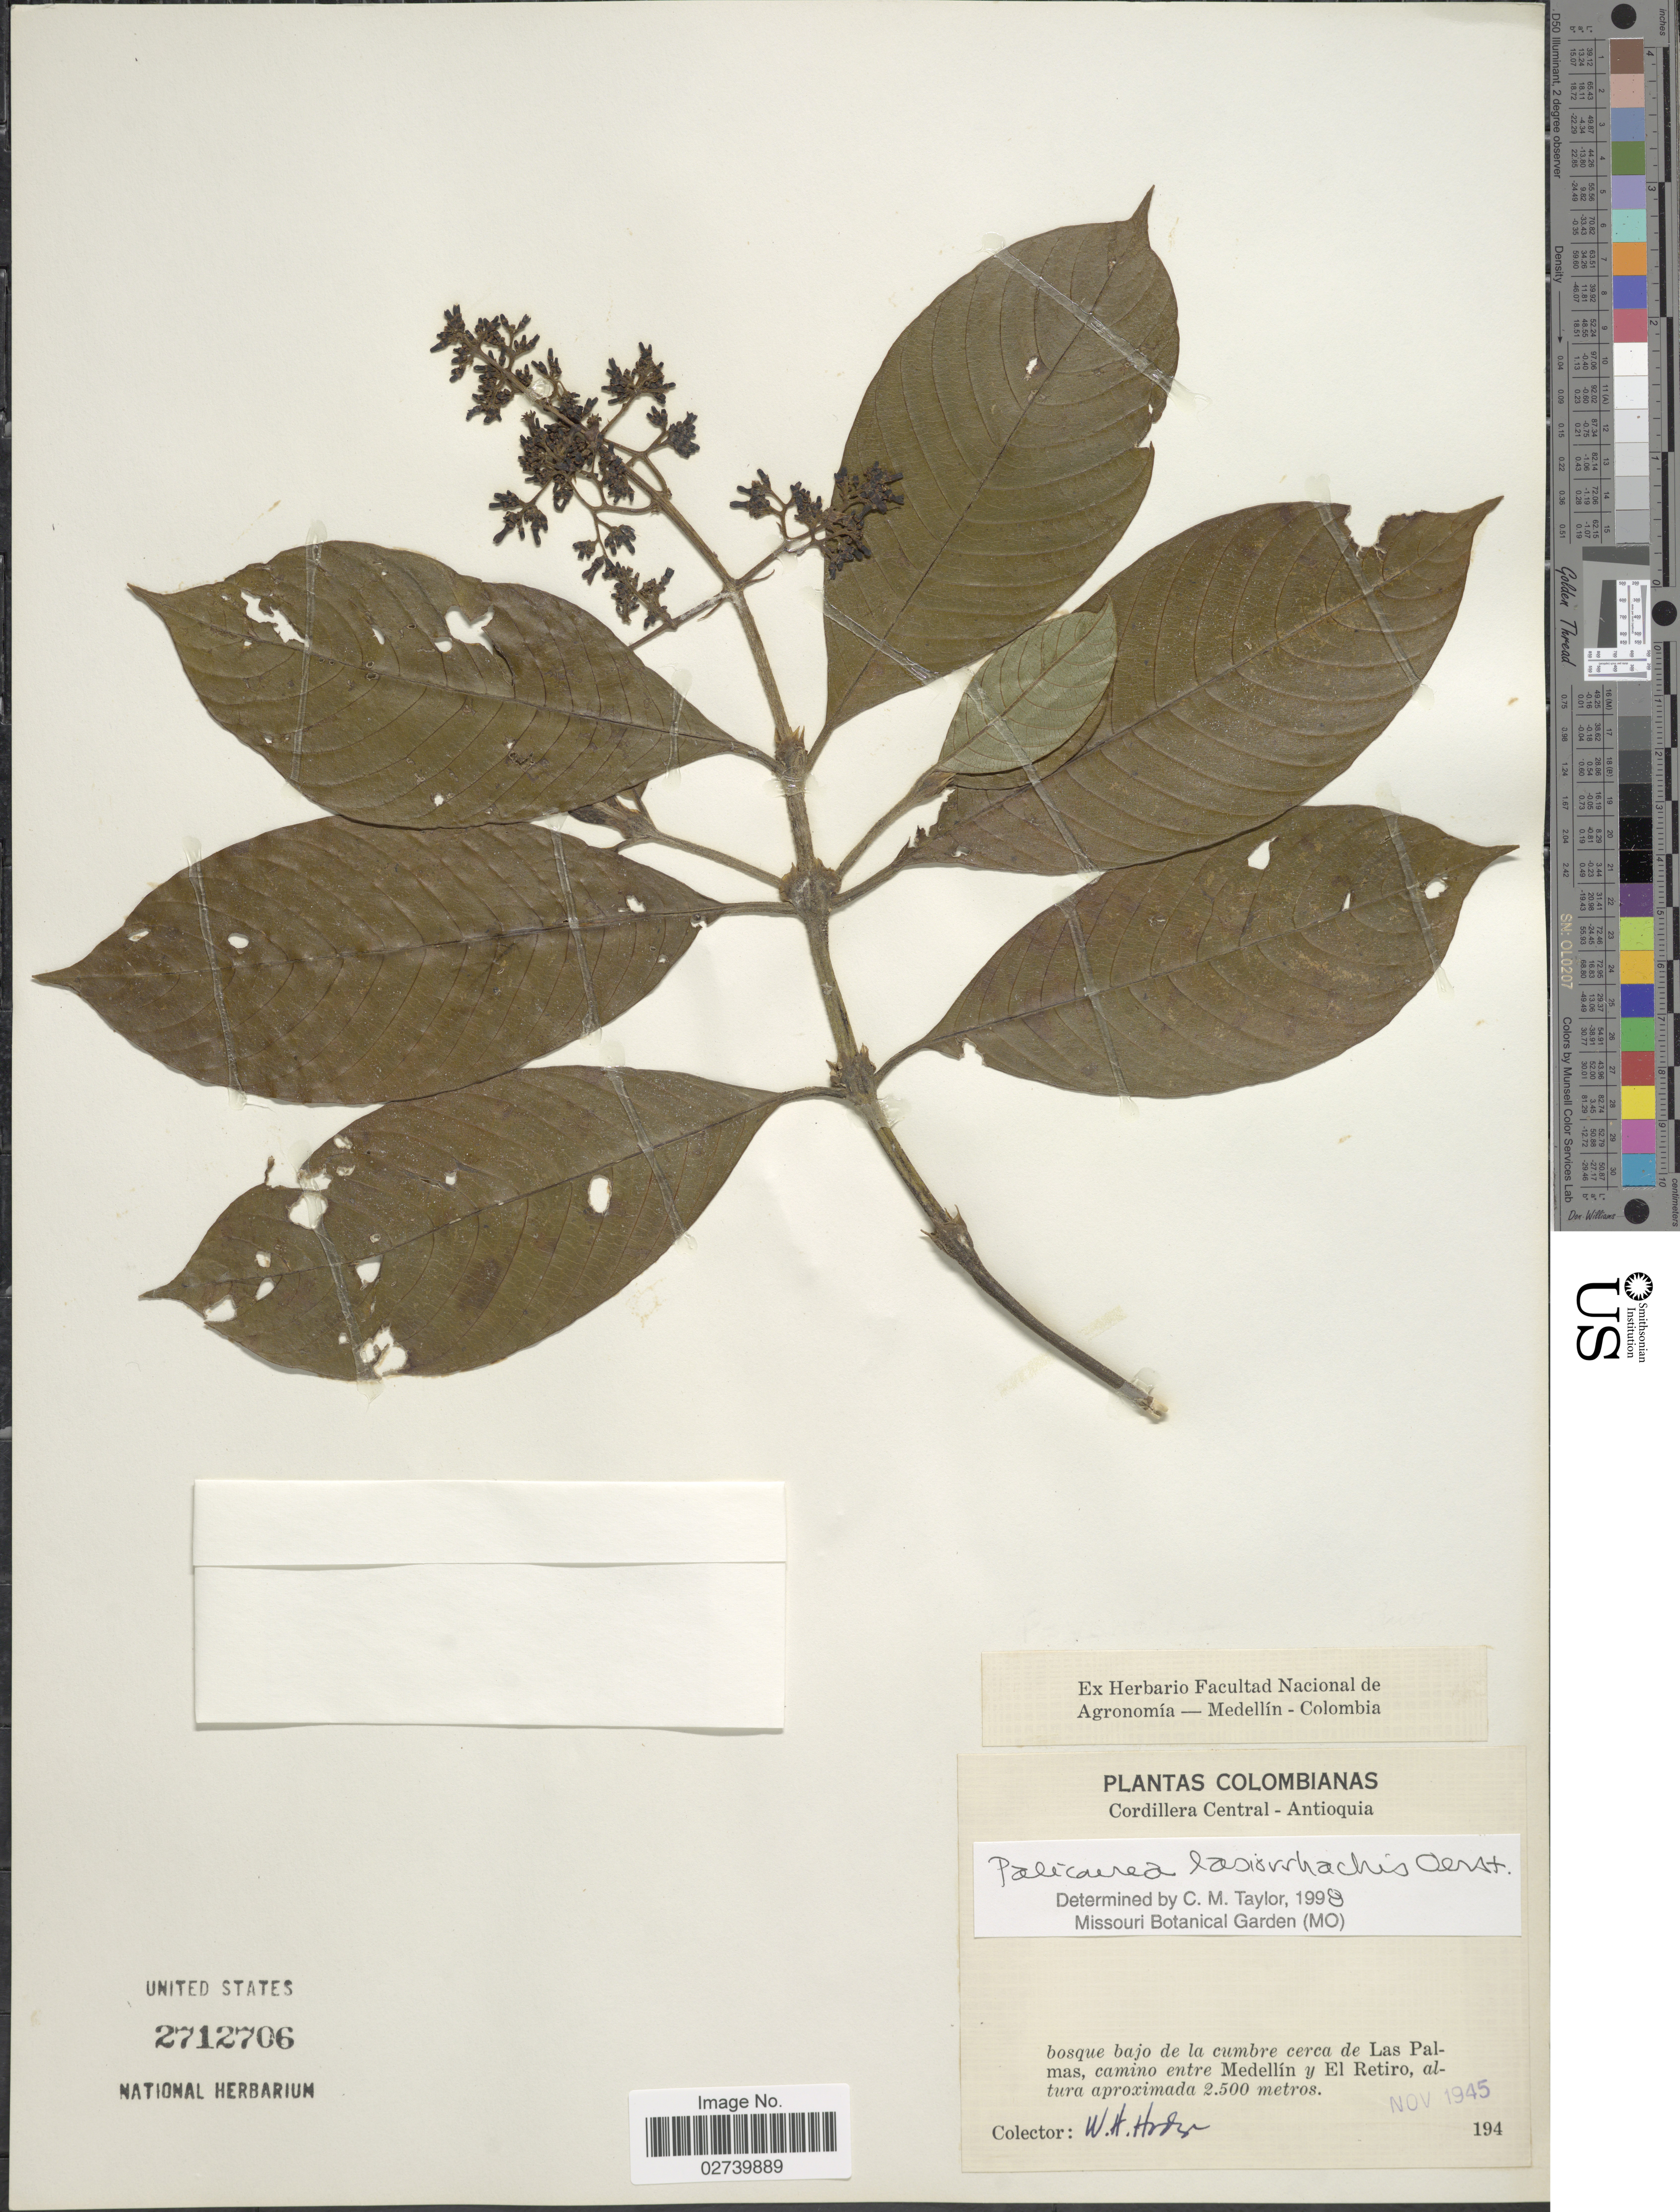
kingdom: Plantae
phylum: Tracheophyta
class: Magnoliopsida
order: Gentianales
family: Rubiaceae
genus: Palicourea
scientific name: Palicourea lasiorrhachis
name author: Oerst.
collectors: W. Hodge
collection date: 1945-11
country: Colombia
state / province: Antioquia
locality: Cordillera Central. bajo de la cumbre cerca de Las Palmas, camino entre Medellín y El Retiro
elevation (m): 2500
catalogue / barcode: US 2712706